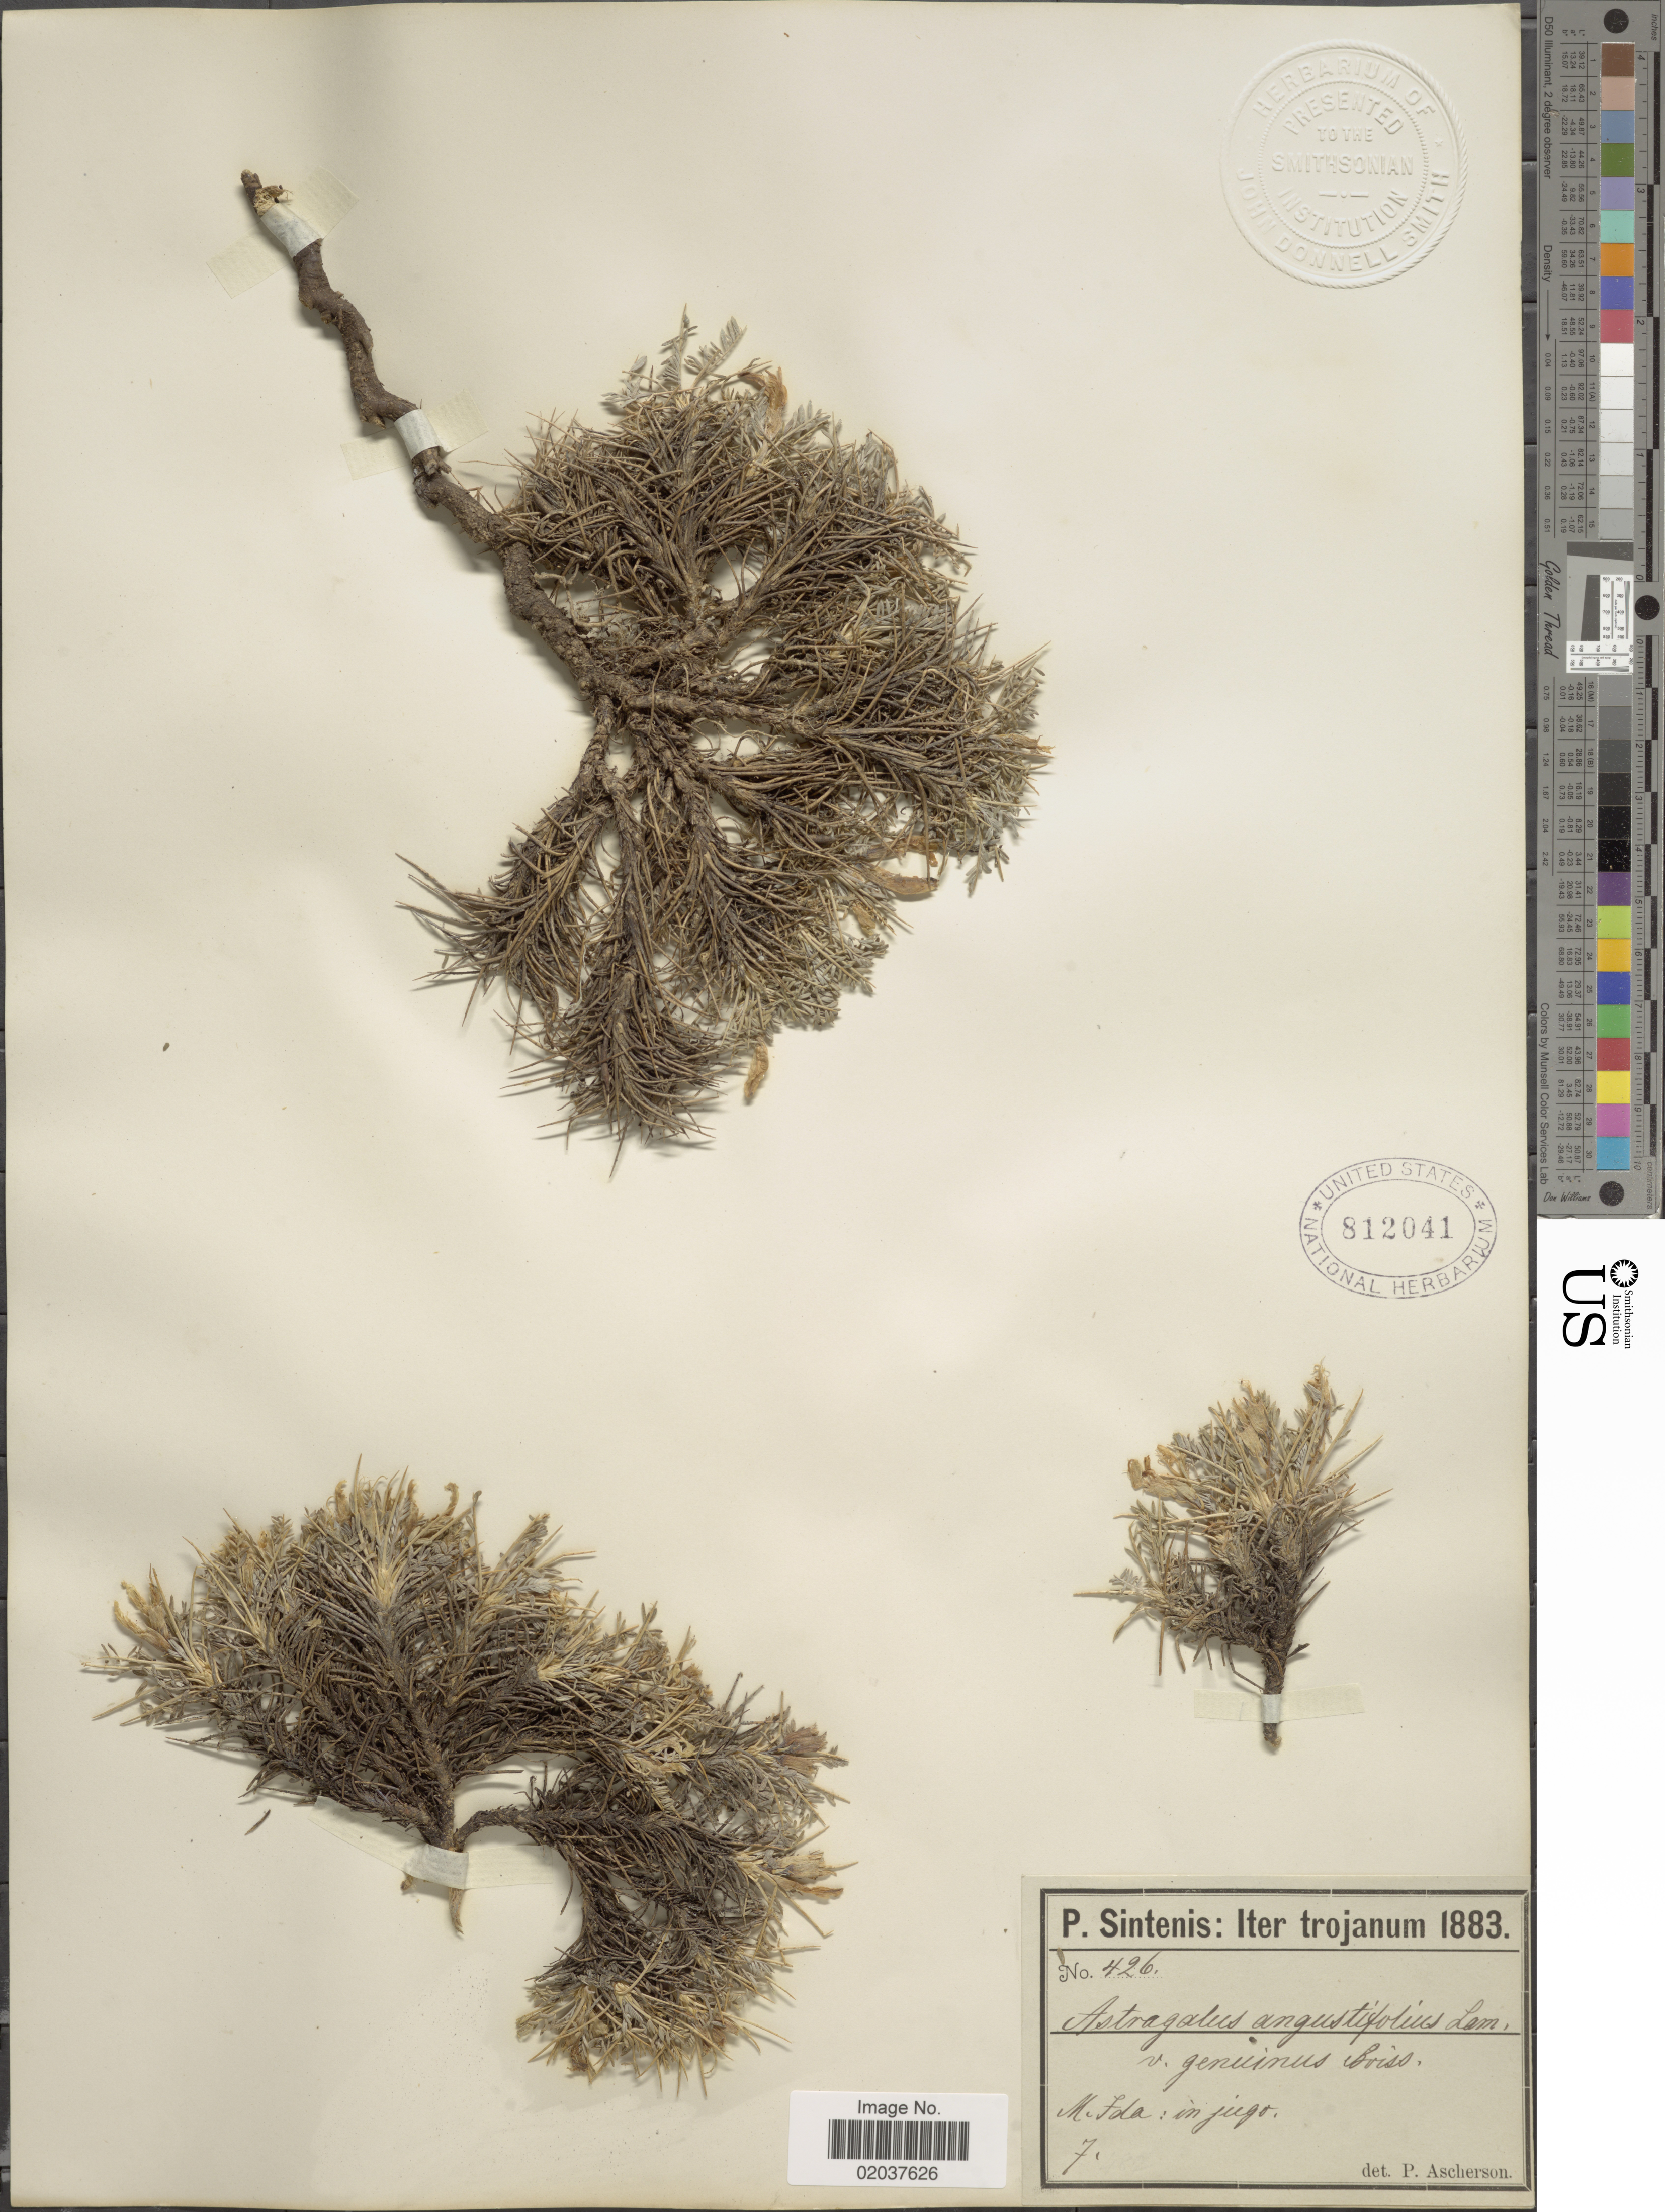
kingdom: Plantae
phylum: Tracheophyta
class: Magnoliopsida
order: Fabales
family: Fabaceae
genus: Astragalus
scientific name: Astragalus angustifolius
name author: Lam.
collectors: P. Sintenis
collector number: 426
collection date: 1883-07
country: Turkey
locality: Iter Trojanum N. Fala: in jugo.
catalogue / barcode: US 812041